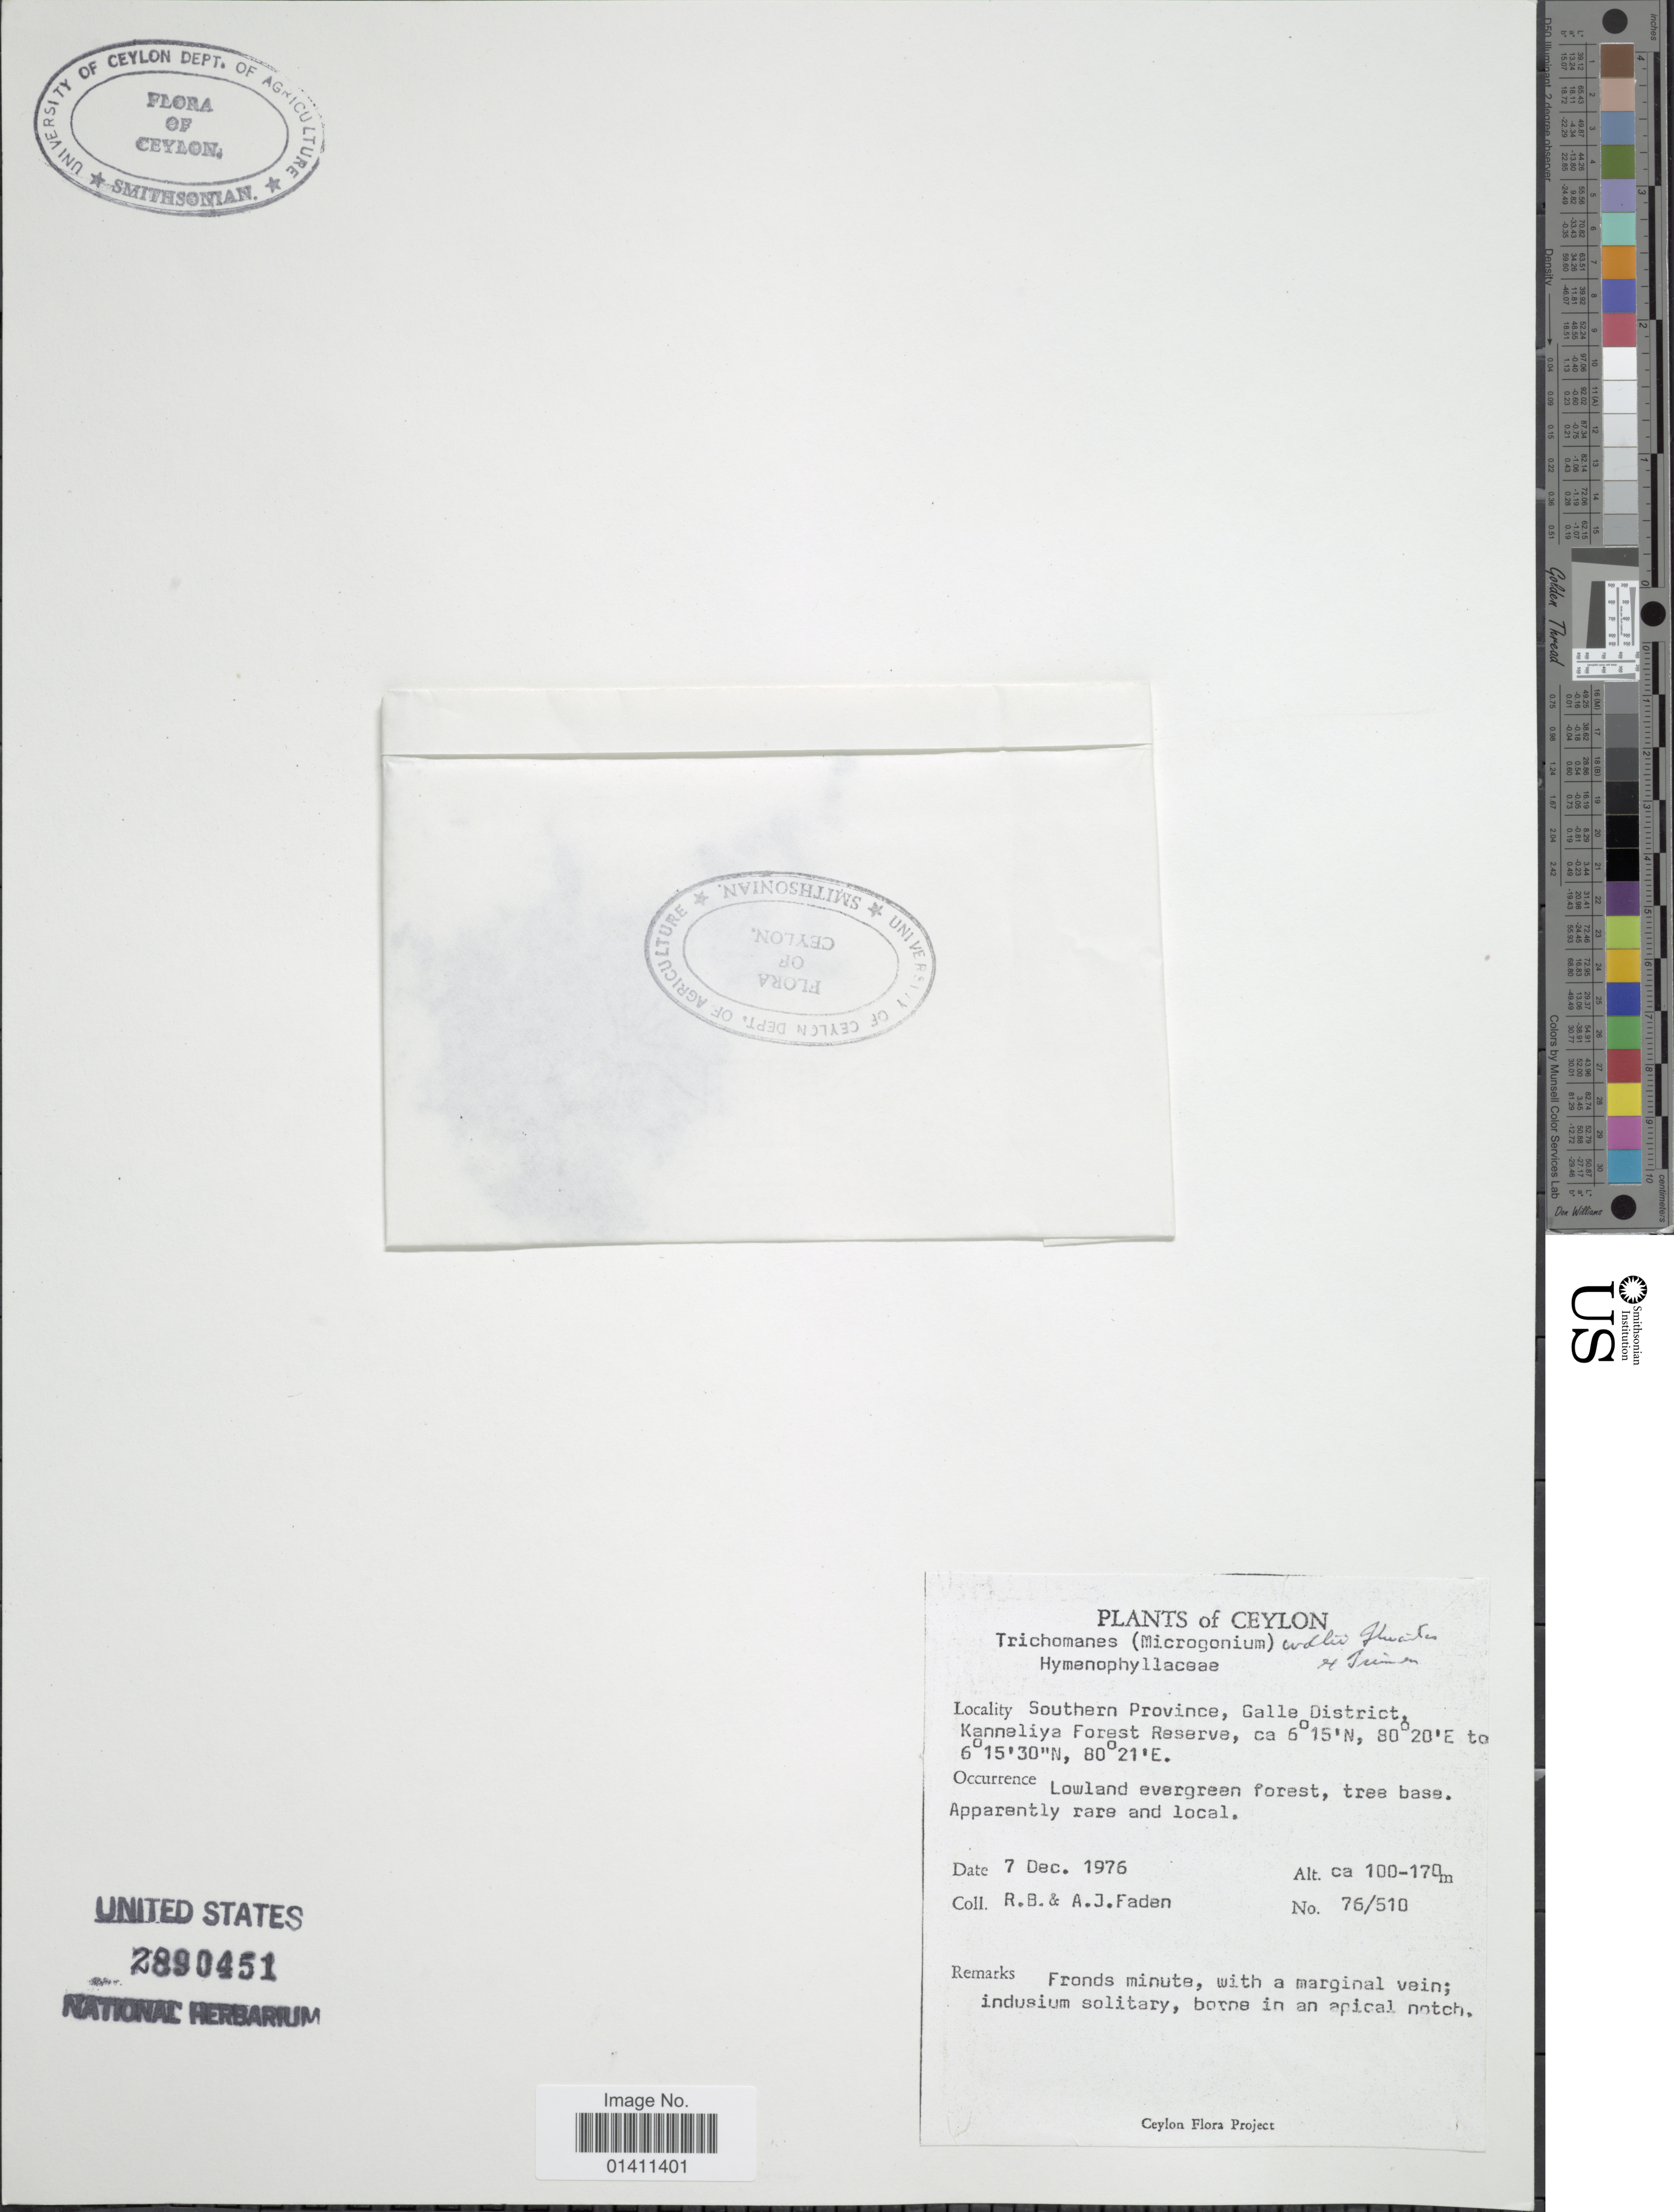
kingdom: Plantae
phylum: Tracheophyta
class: Polypodiopsida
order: Hymenophyllales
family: Hymenophyllaceae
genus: Didymoglossum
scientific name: Didymoglossum wallii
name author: (Thwaites) Copel.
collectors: R. B. Faden & A. J. Faden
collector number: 76/510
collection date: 1976-12-07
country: Sri Lanka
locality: Ceylon. Southern Province, Galle District, Kannaliya Forest Reserve.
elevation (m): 100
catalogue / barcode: US 2890451